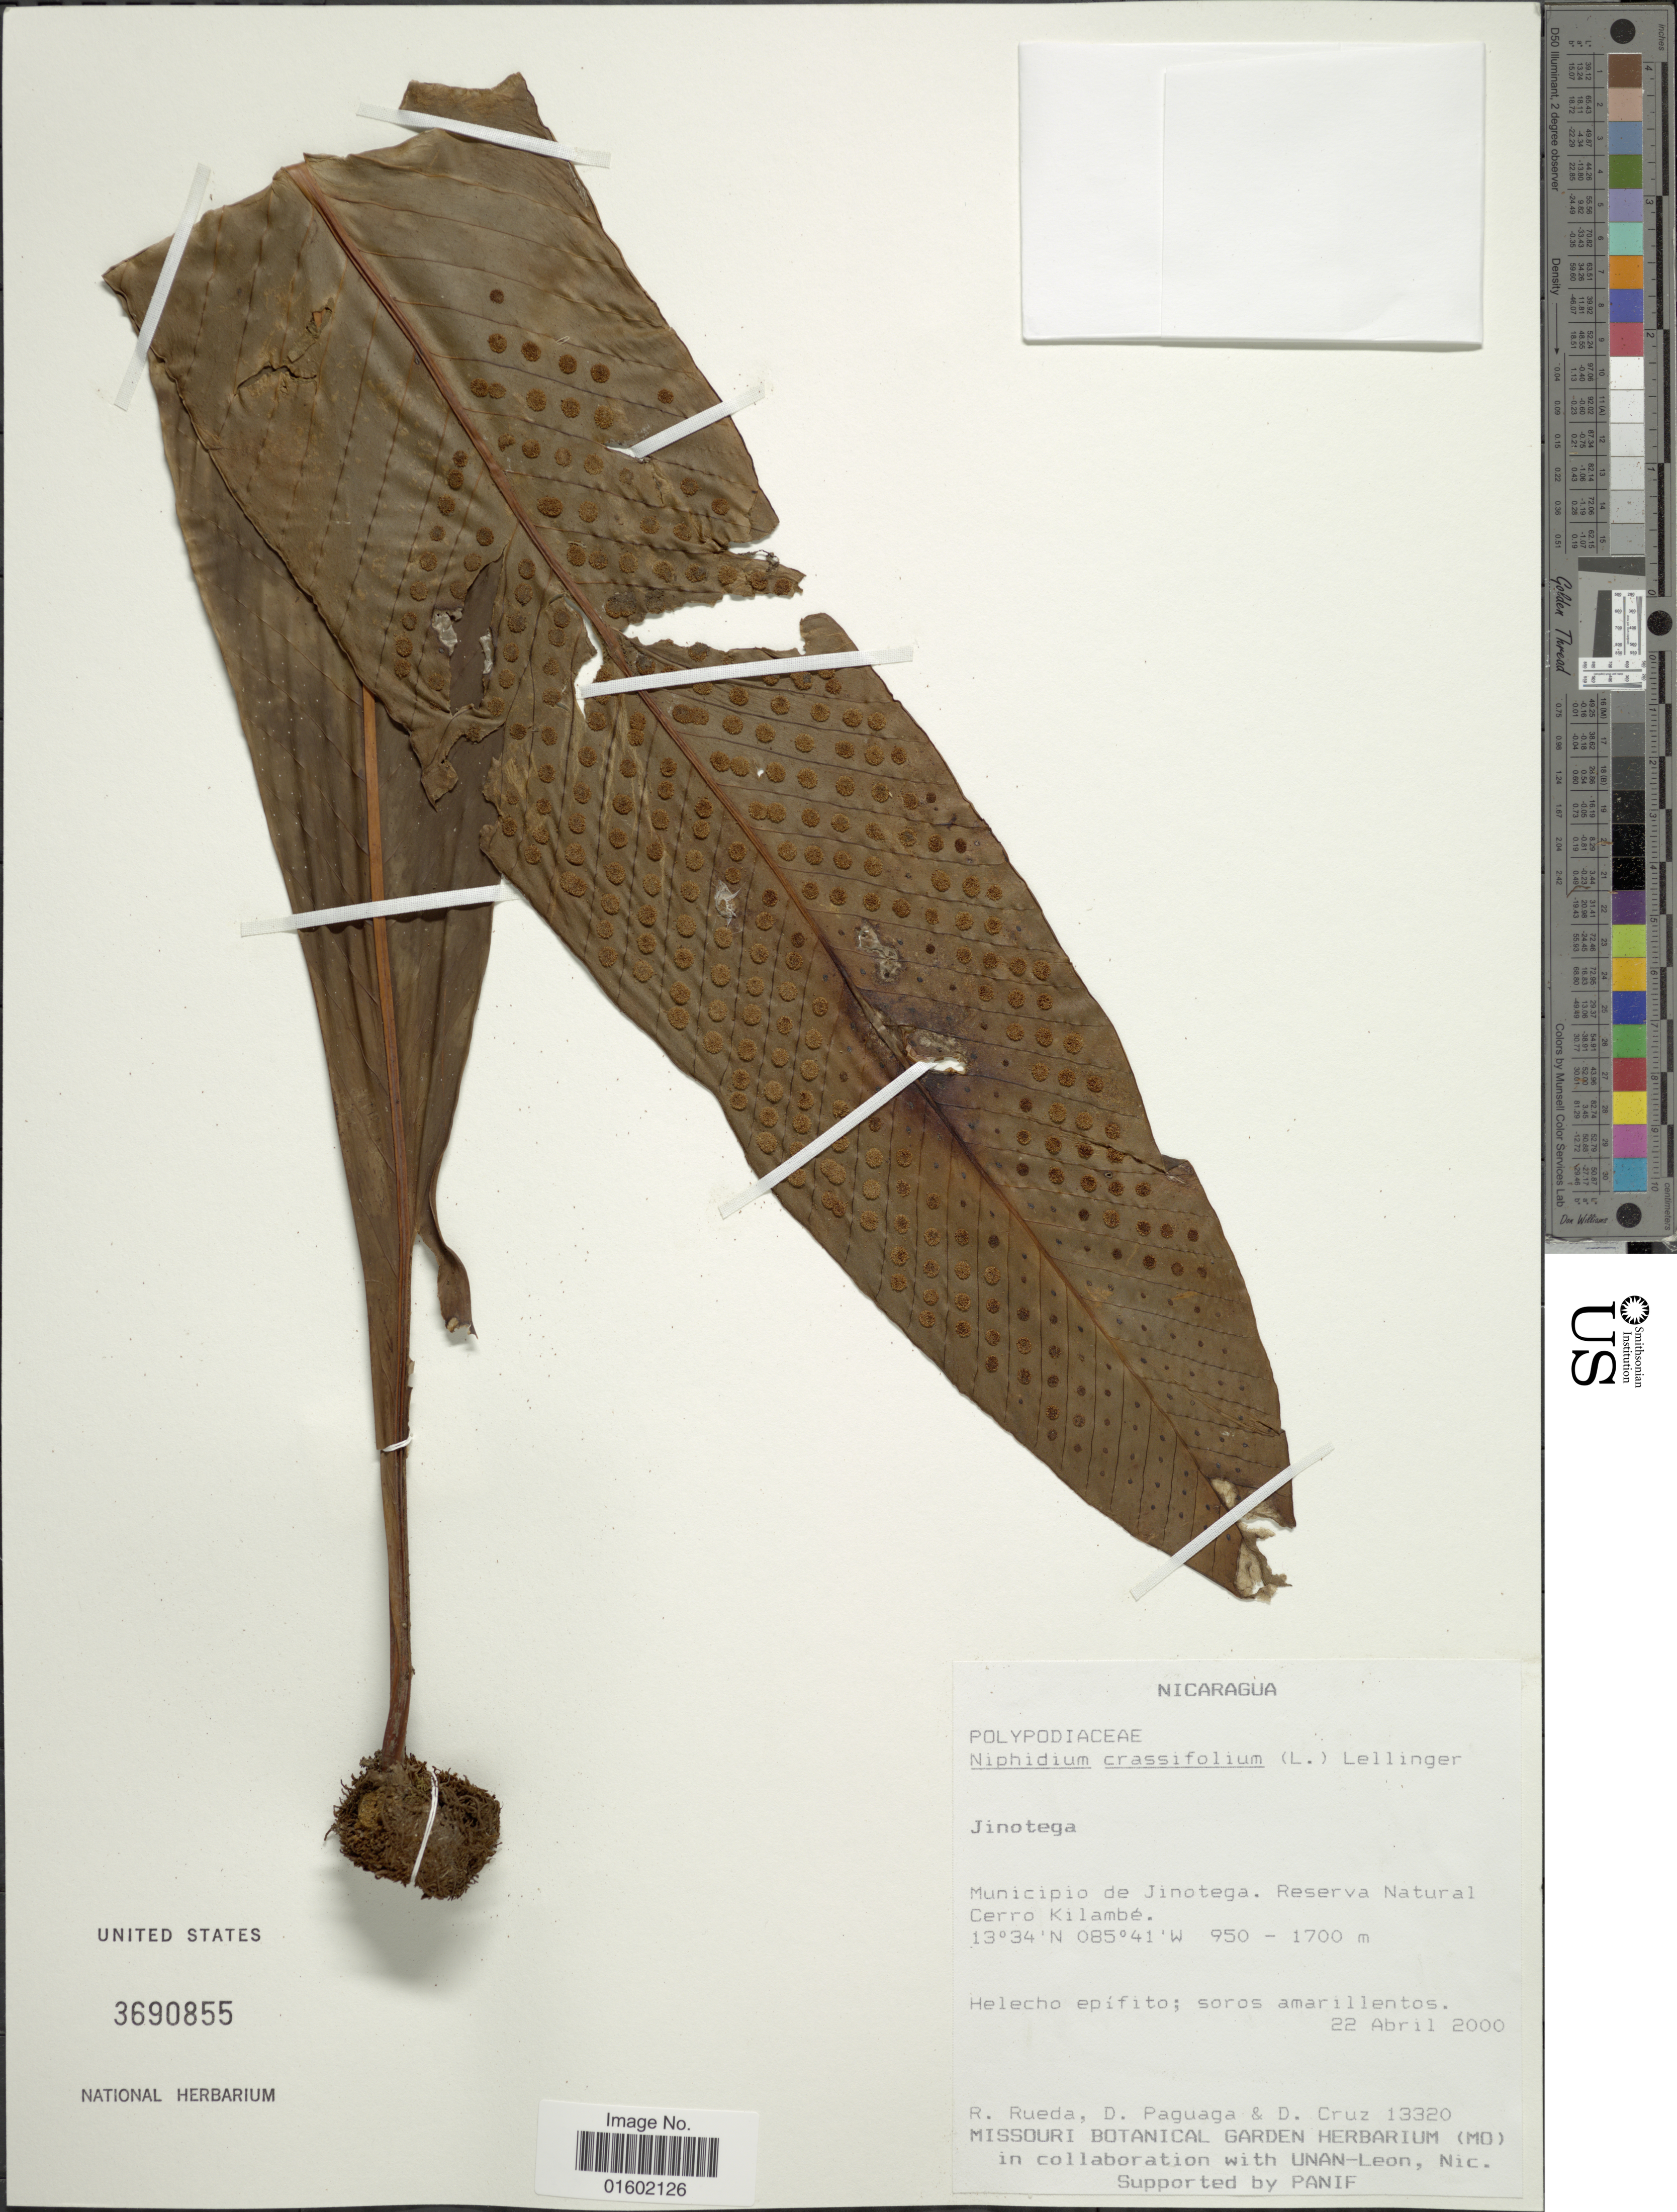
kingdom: Plantae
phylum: Tracheophyta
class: Polypodiopsida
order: Polypodiales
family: Polypodiaceae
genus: Niphidium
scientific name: Niphidium crassifolium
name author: (L.) Lellinger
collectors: R. Rueda, D. Paguaga & D. Cruz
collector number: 13320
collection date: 2000-04-22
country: Nicaragua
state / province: Jinotega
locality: Municipio de Jinotega, Reserva Natural Cerro Kilambe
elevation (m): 950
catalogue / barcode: US 3690855